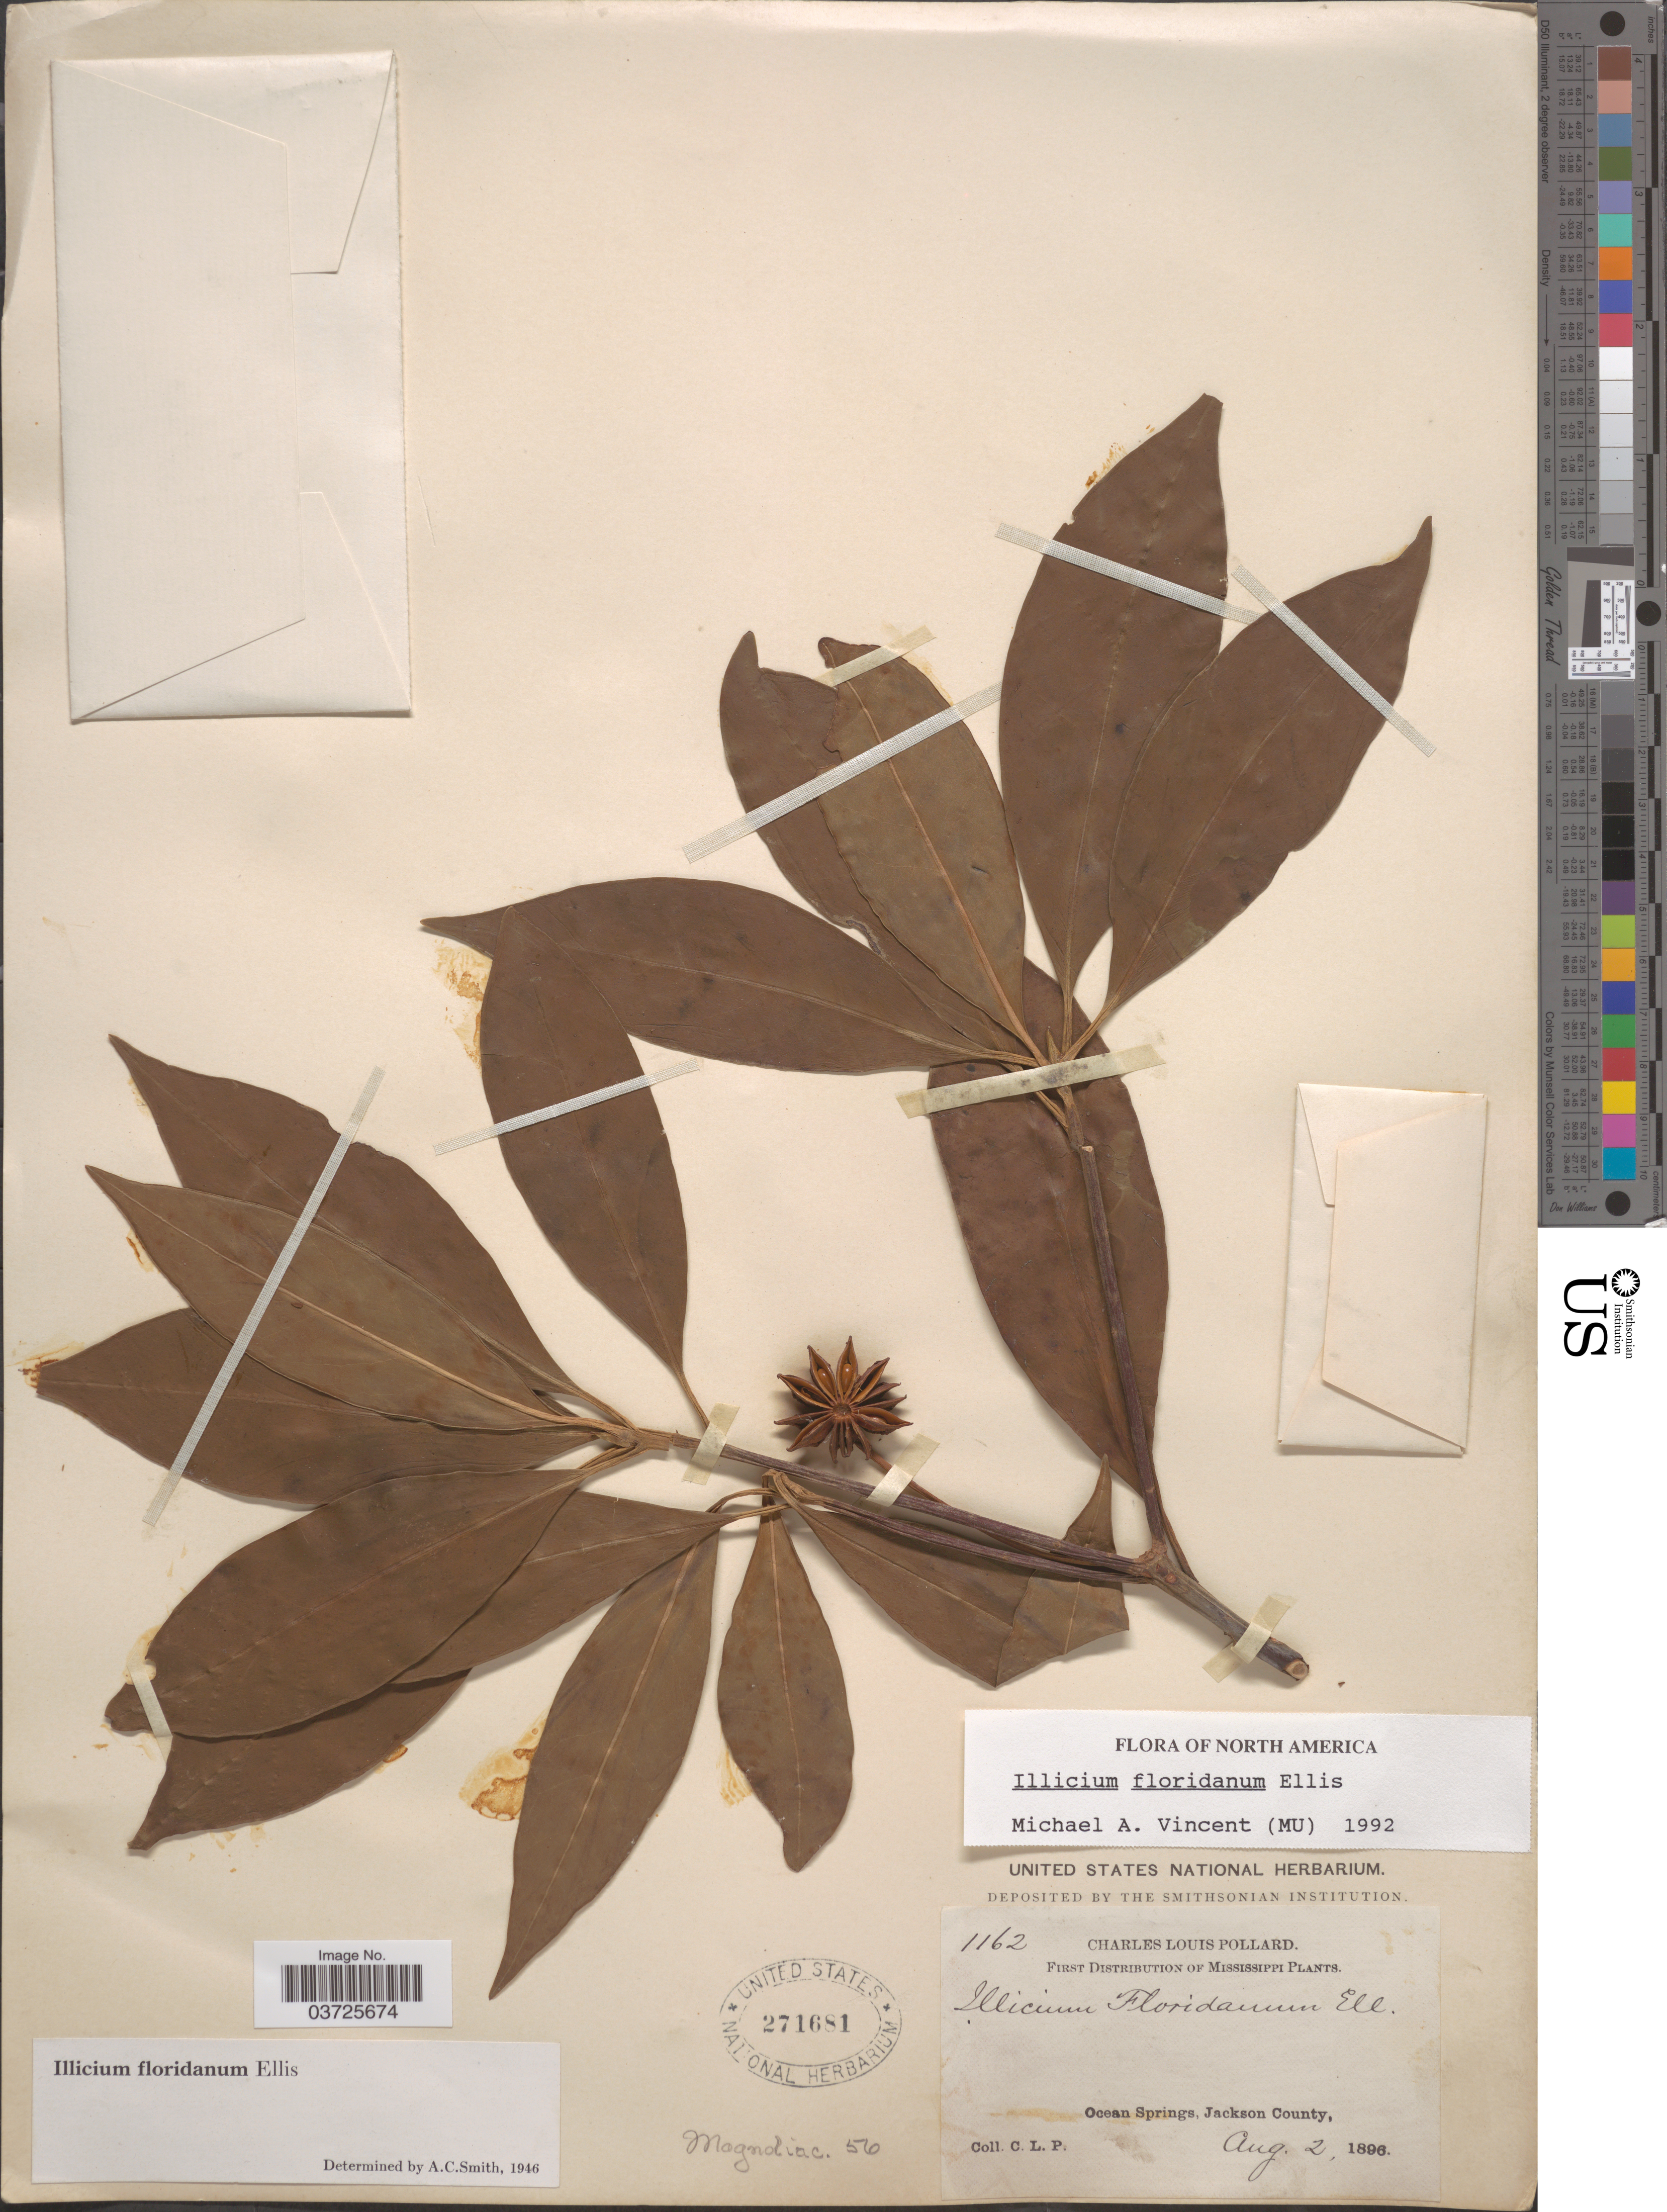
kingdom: Plantae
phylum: Tracheophyta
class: Magnoliopsida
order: Austrobaileyales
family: Schisandraceae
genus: Illicium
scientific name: Illicium floridanum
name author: J. Ellis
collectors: C. L. Pollard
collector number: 1162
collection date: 1896-08-02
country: United States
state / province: Mississippi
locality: Ocean Springs, Jackson County.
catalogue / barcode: US 271681